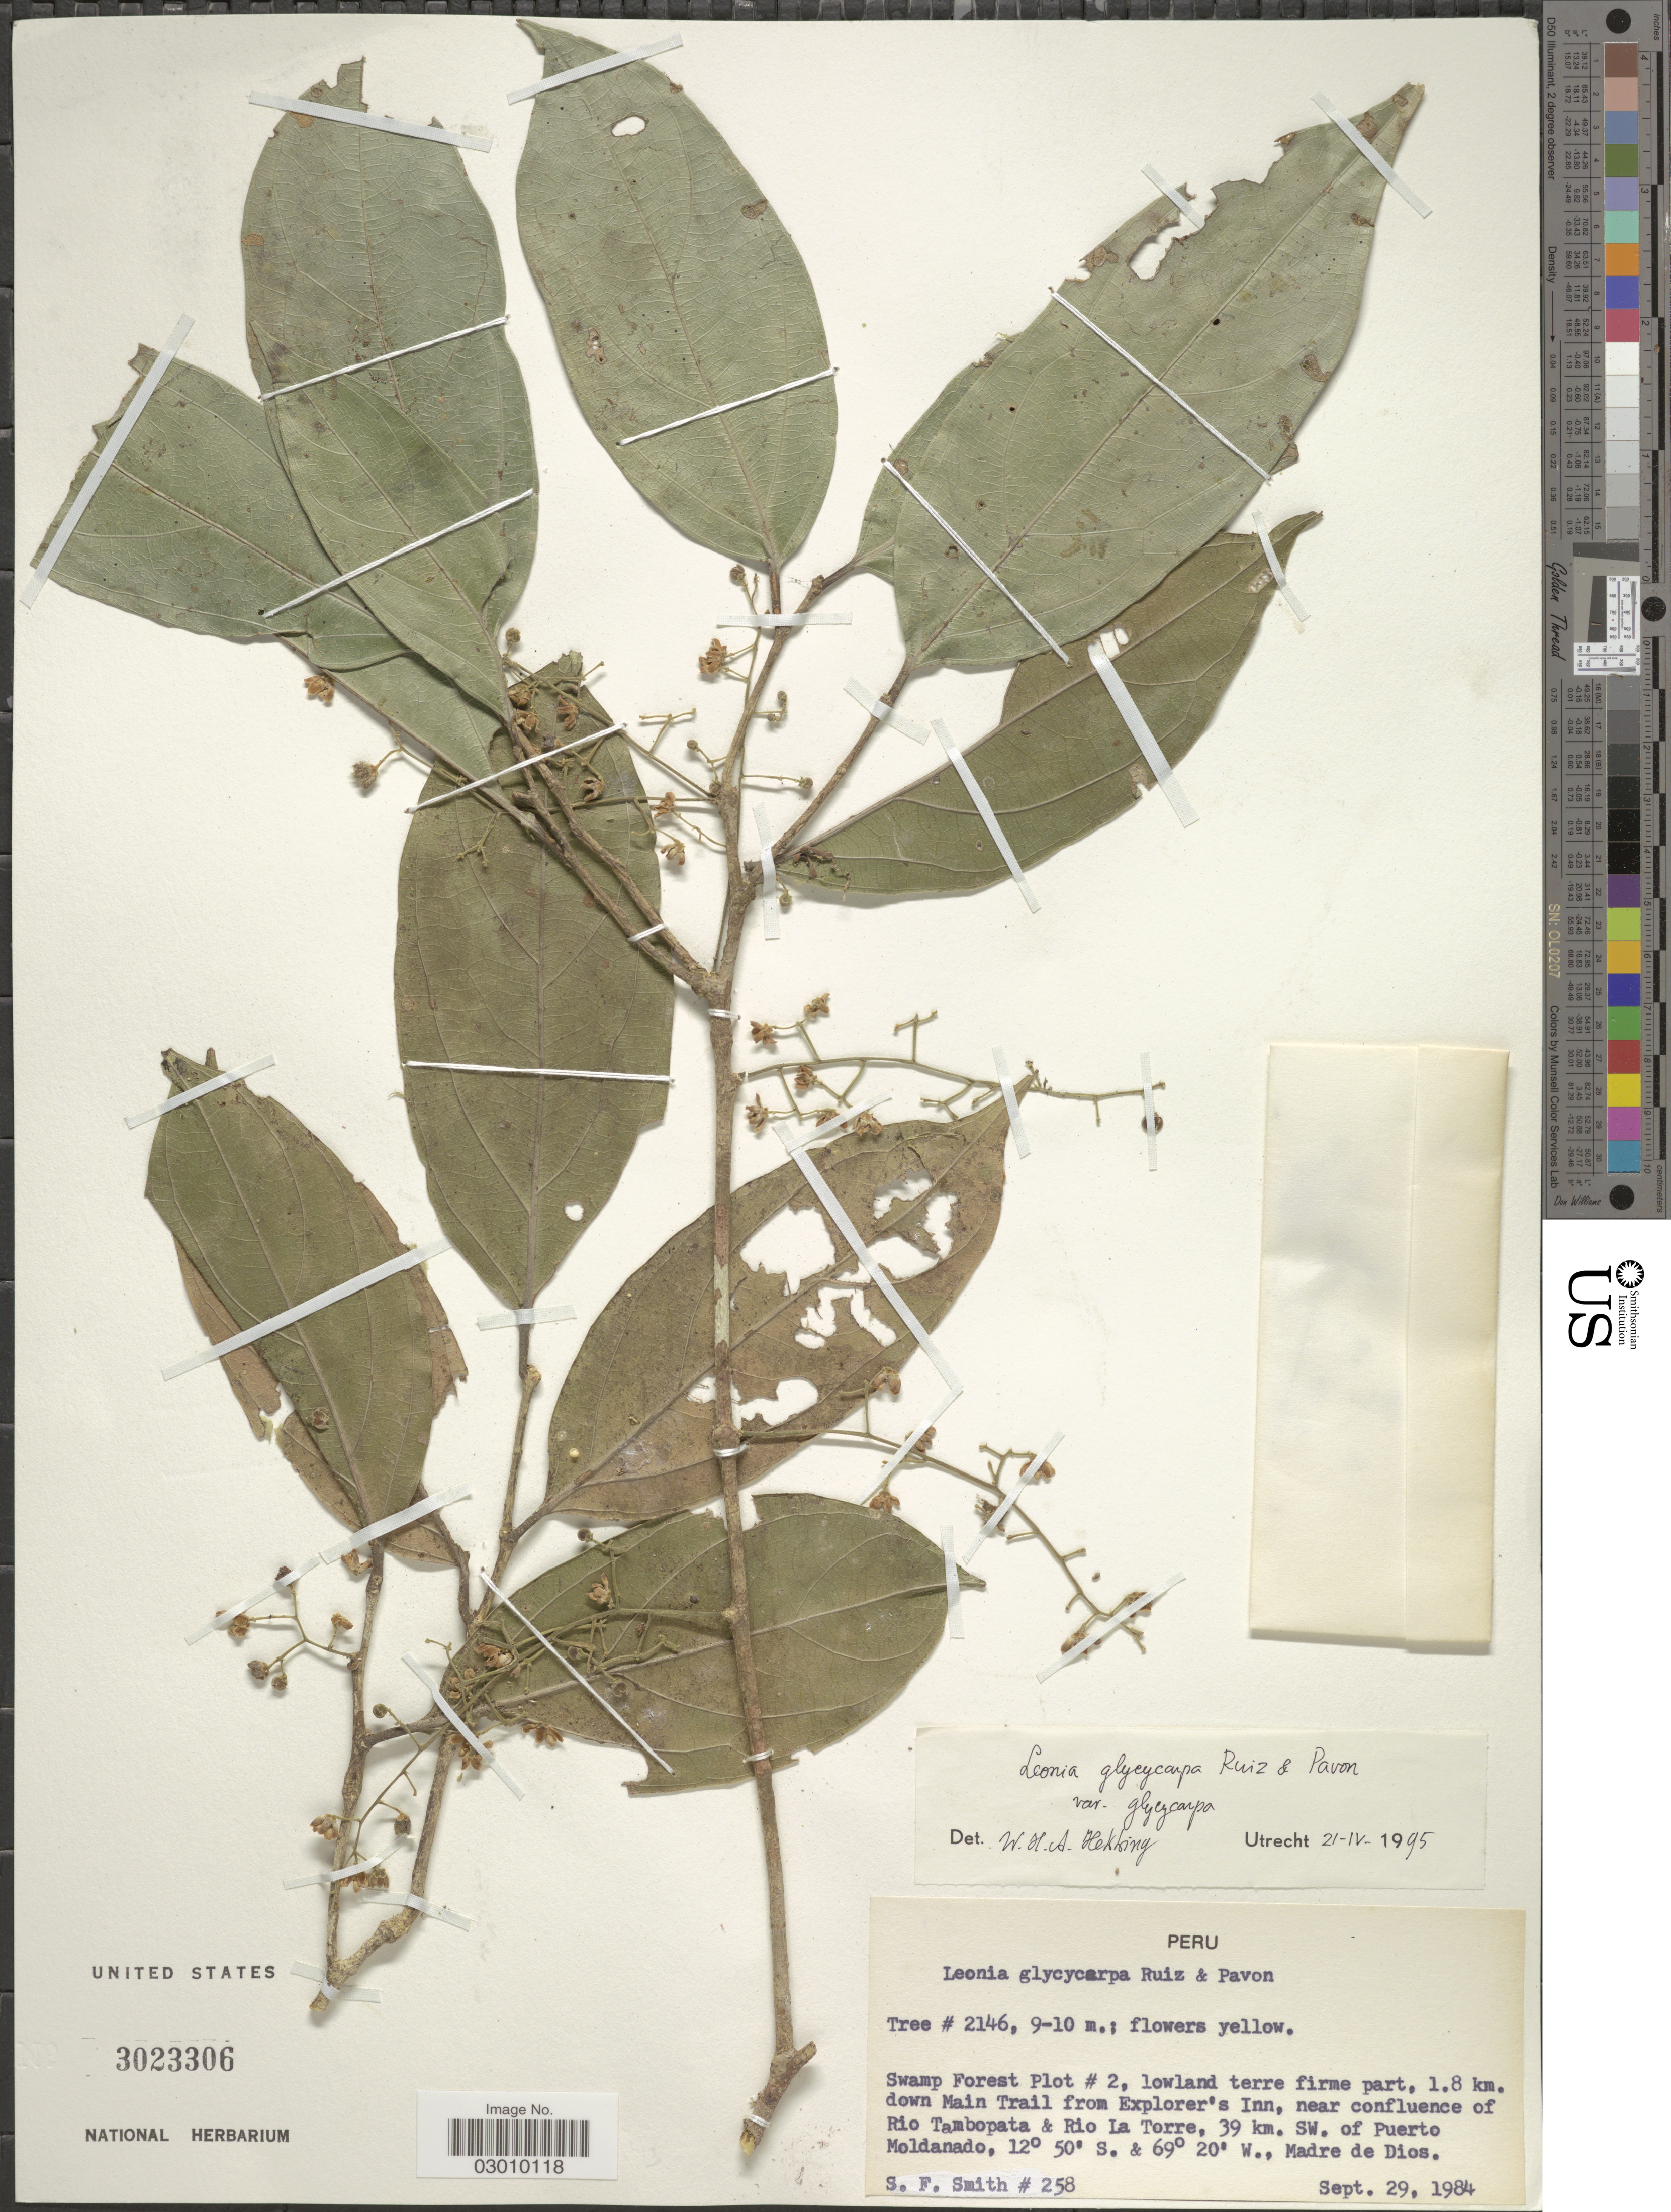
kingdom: Plantae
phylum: Tracheophyta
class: Magnoliopsida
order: Malpighiales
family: Violaceae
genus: Leonia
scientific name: Leonia glycycarpa var. glycycarpa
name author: Ruiz & Pav.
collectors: S.F. Smith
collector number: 258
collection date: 1984-09-29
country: Peru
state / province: Madre de Dios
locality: Swamp Forest Plot # 2, lowland terre firme part, 1.8 km. down Main Trail from Explorer's Inn, near confluence of Rio Tambopata & Rio La Torre, 39 km. SW. of Puerto Moldonado.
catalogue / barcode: US 3023306